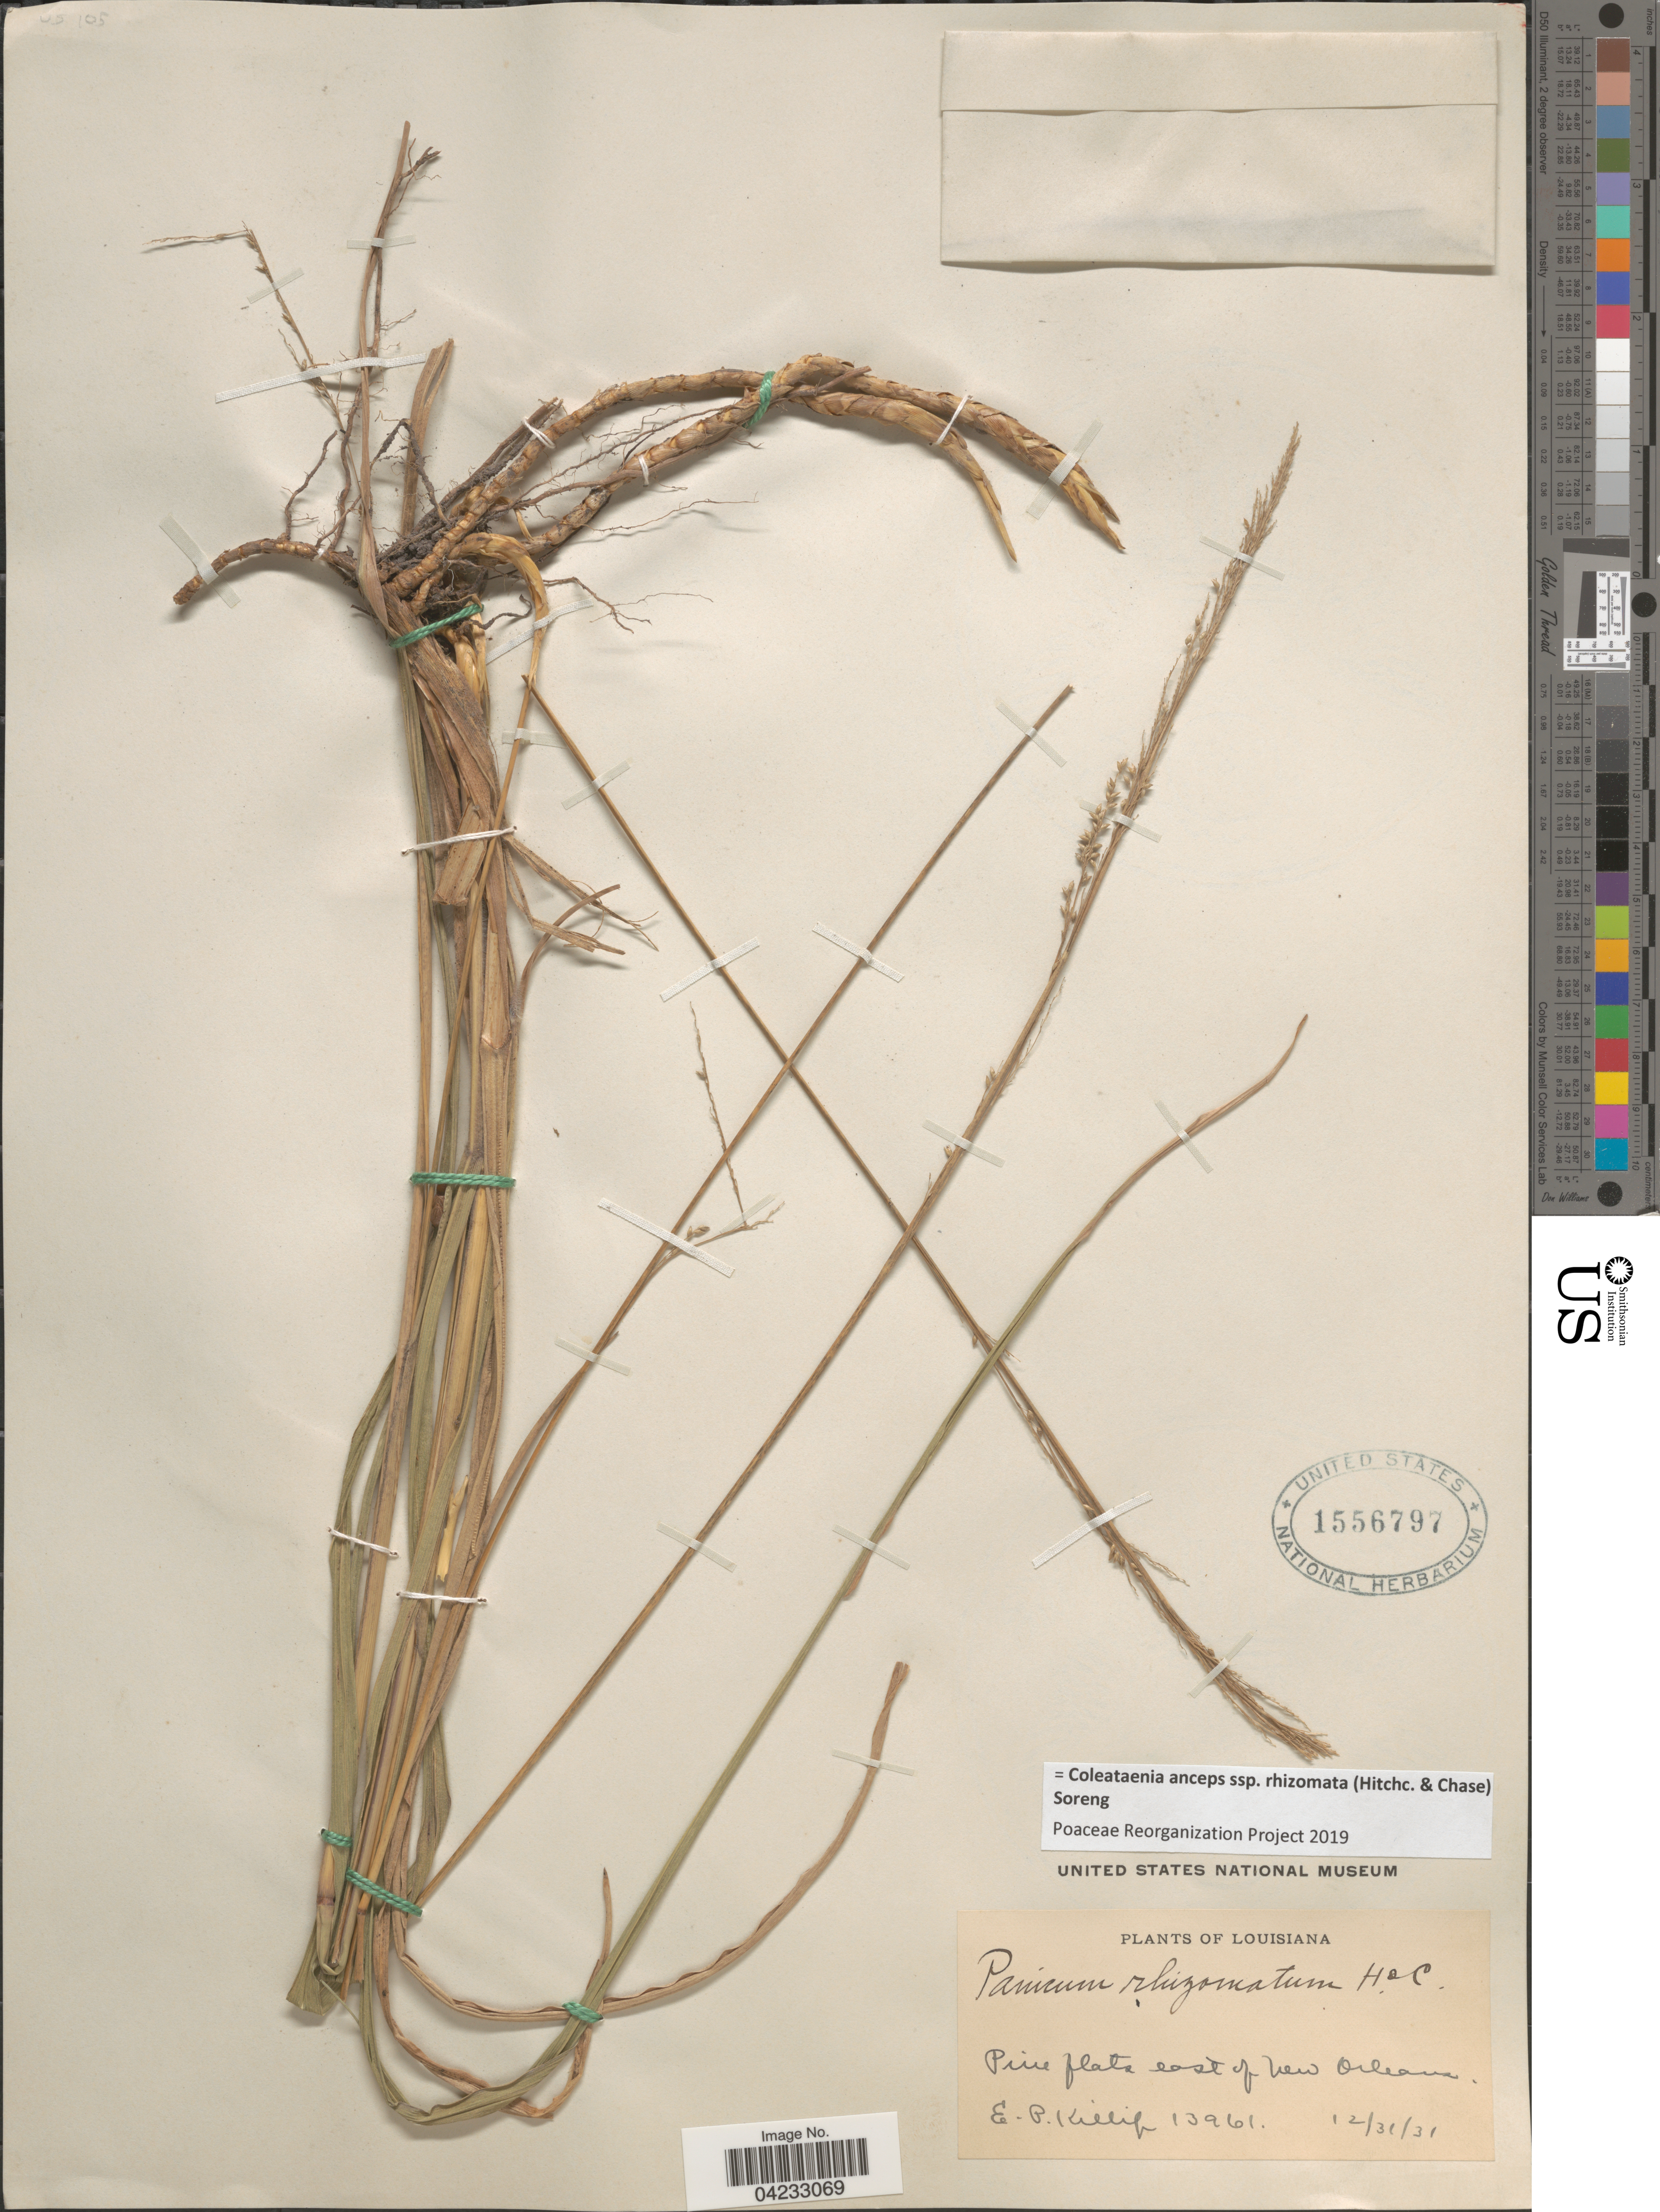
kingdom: Plantae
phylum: Tracheophyta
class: Liliopsida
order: Poales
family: Poaceae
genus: Coleataenia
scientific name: Coleataenia anceps subsp. rhizomata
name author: (Hitchc. & Chase) Soreng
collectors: E. P. Killip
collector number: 13961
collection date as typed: Transcribed d/m/y: 31/12/31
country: United States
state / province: Louisiana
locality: Pine flats east of New Orleans.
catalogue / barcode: US 1556797